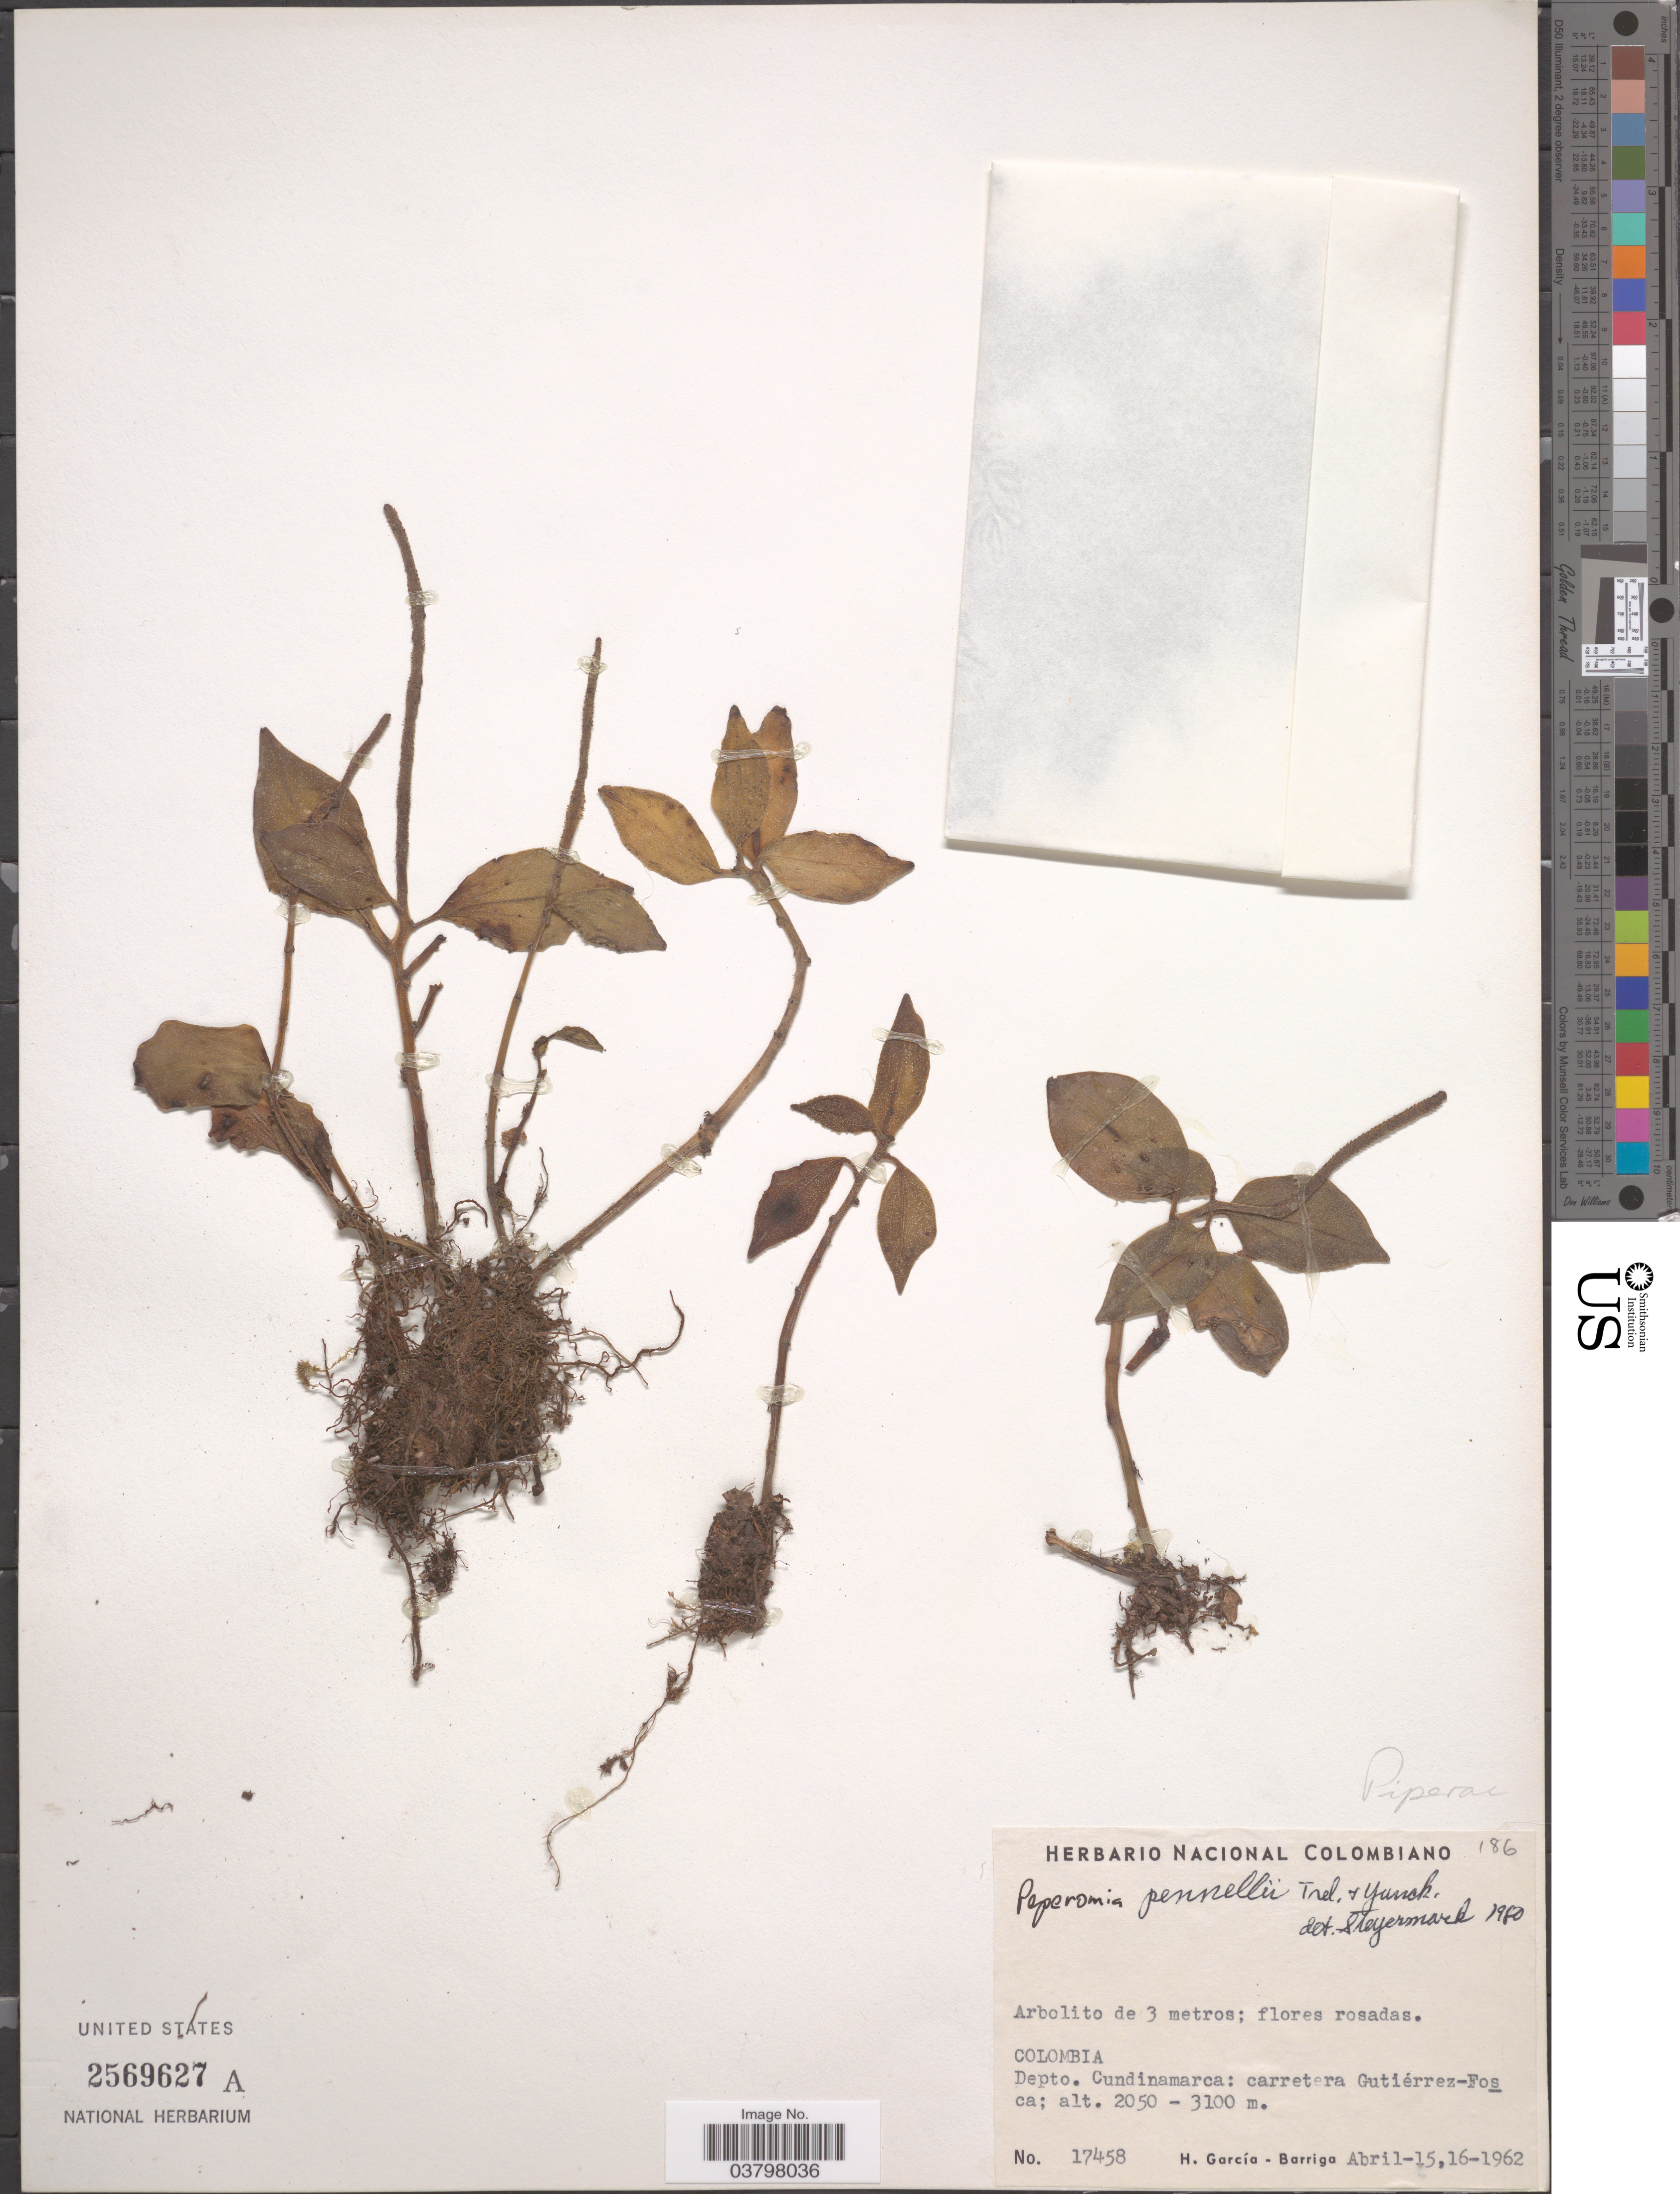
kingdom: Plantae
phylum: Tracheophyta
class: Magnoliopsida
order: Piperales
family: Piperaceae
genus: Peperomia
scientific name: Peperomia pennellii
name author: Trel. & Yunck.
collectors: H. García Barriga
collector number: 17458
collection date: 1962-04-15/1962-04-16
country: Colombia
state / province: Cundinamarca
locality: Depto. Cundinamarca: carretera Gutiérrez-Fosca.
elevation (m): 2050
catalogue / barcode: US 2569627A